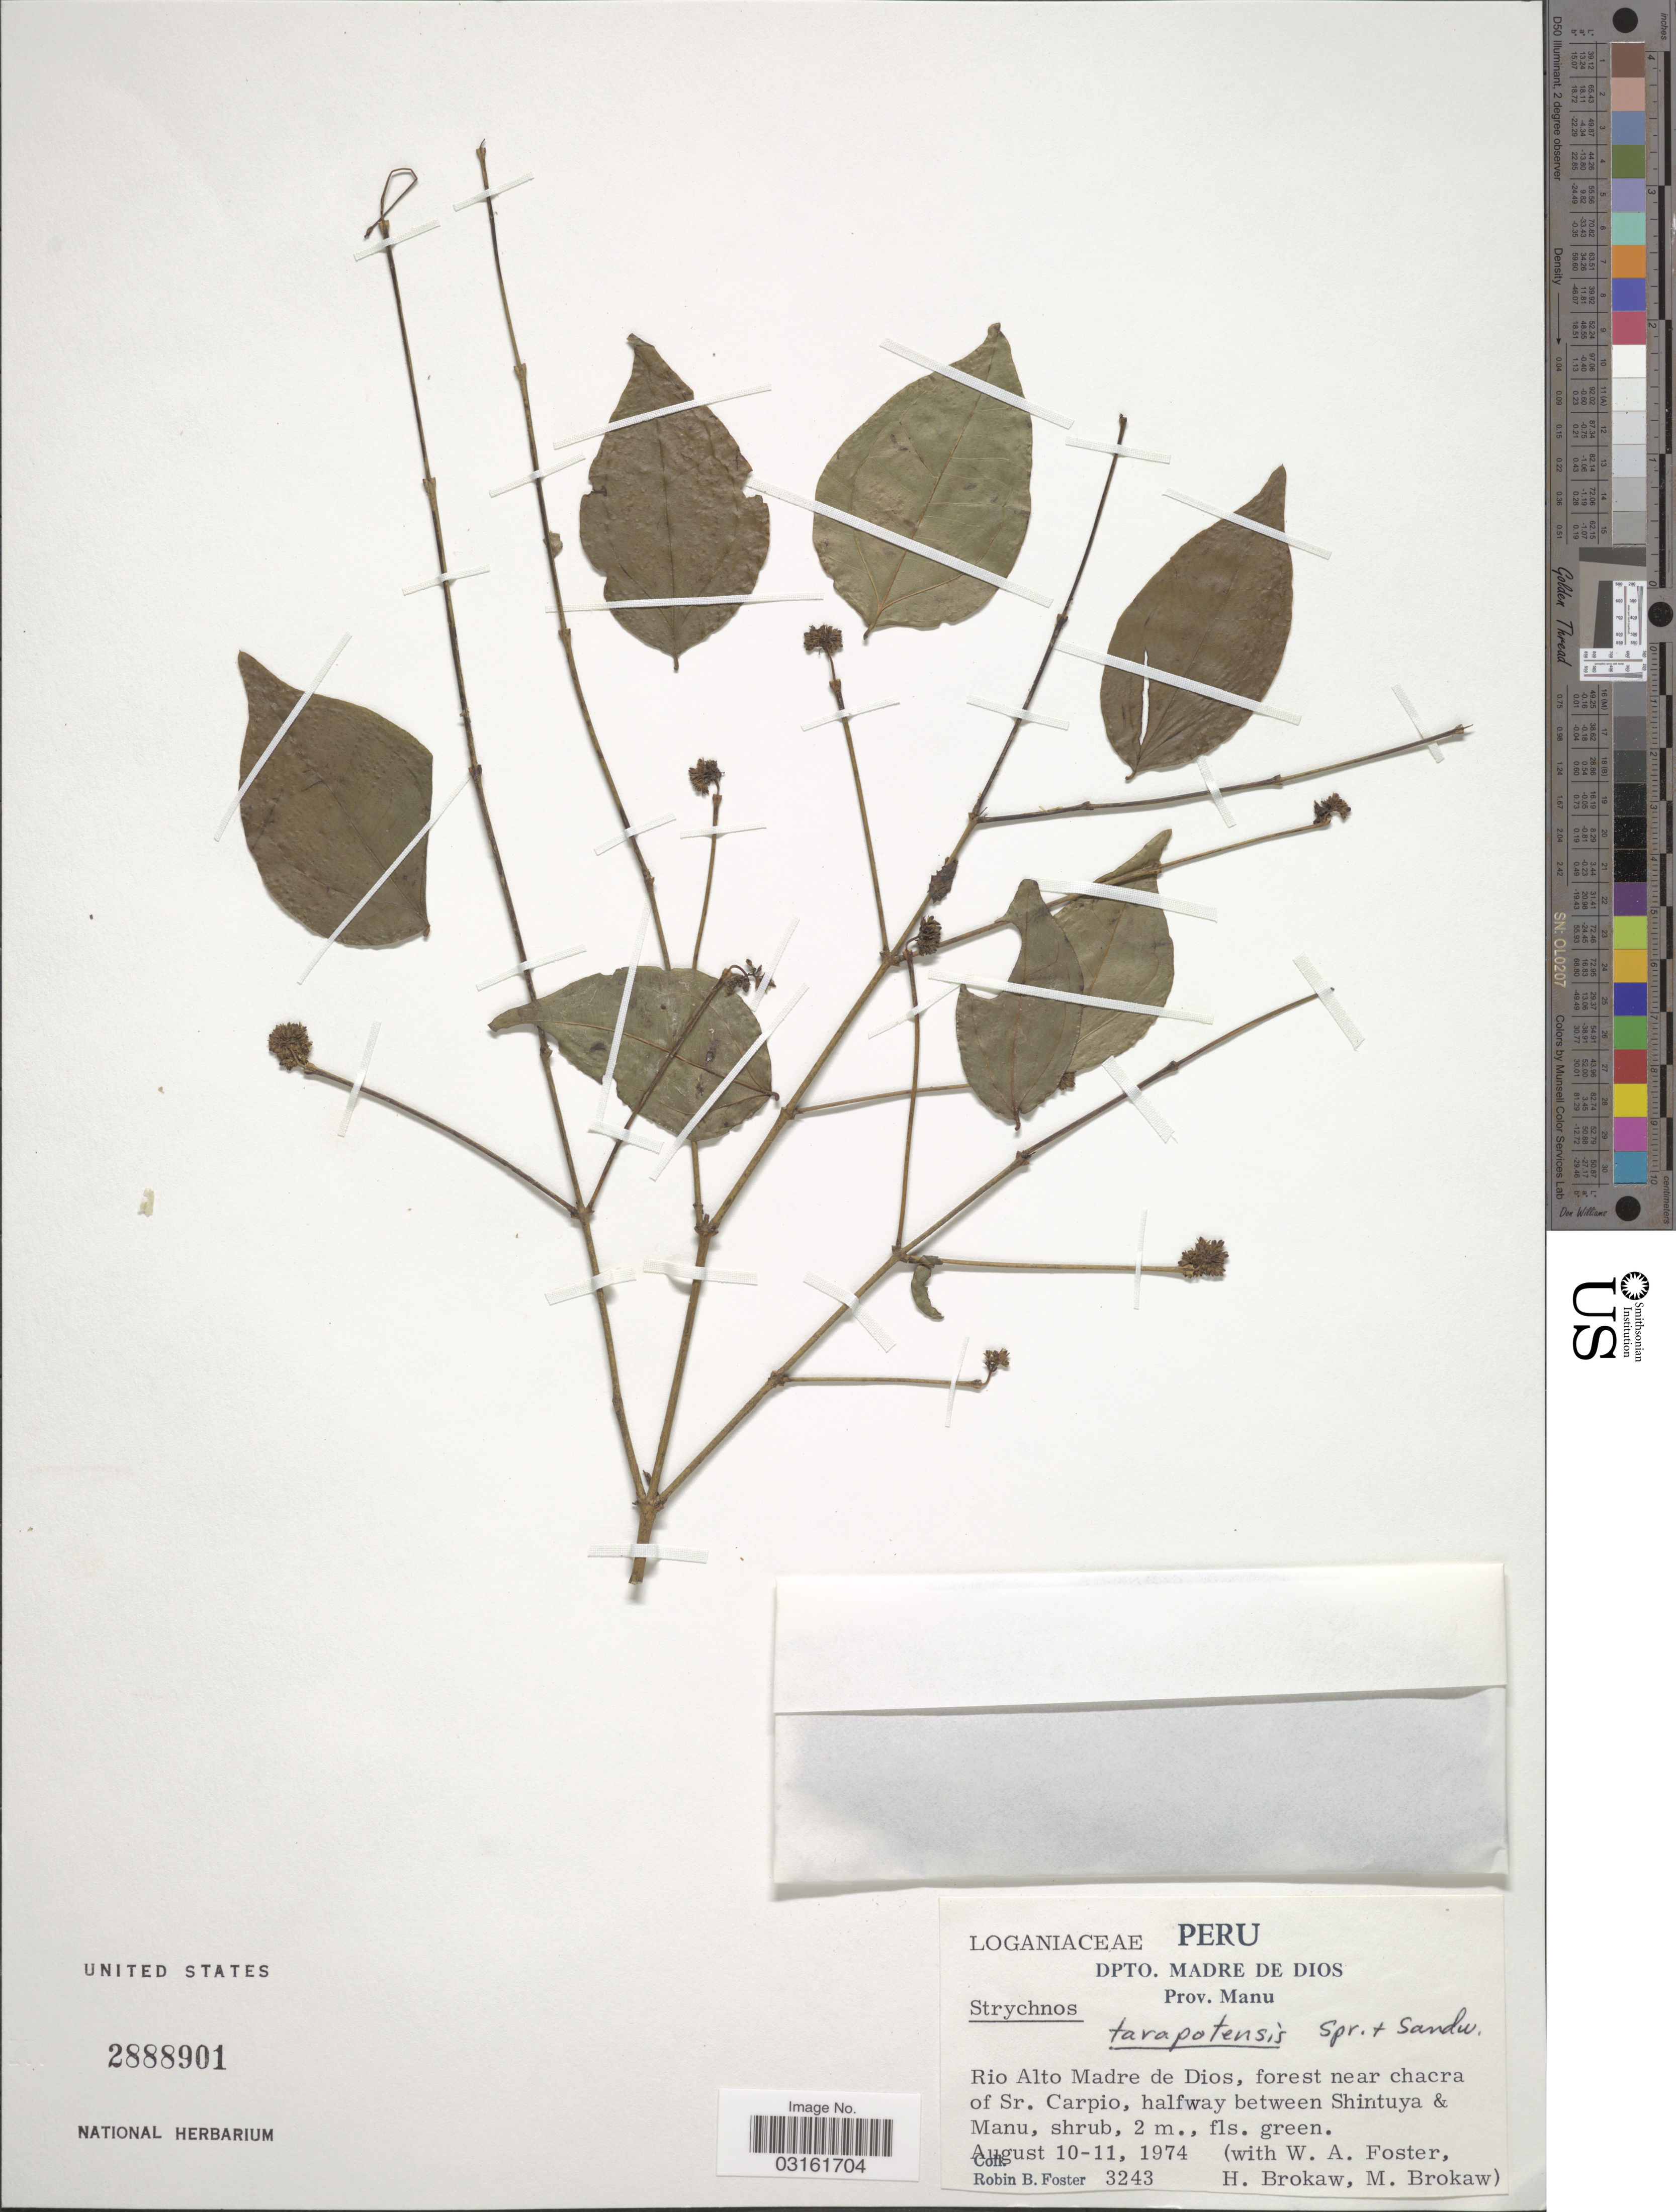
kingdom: Plantae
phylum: Tracheophyta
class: Magnoliopsida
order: Gentianales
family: Loganiaceae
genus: Strychnos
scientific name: Strychnos tarapotensis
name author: Sprague & Sandwith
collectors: R. B. Foster, W. Foster, H. Brokaw & M. Brokaw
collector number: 3243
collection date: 1974-08-10/1974-08-11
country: Peru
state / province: Madre de Dios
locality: Dpto. Madre de Dios. Prov. Manu. Rio Alto Madre de Dios, forest near chacra of Sr. Carpio, halfway between Shintuya & Manu.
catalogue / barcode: US 2888901